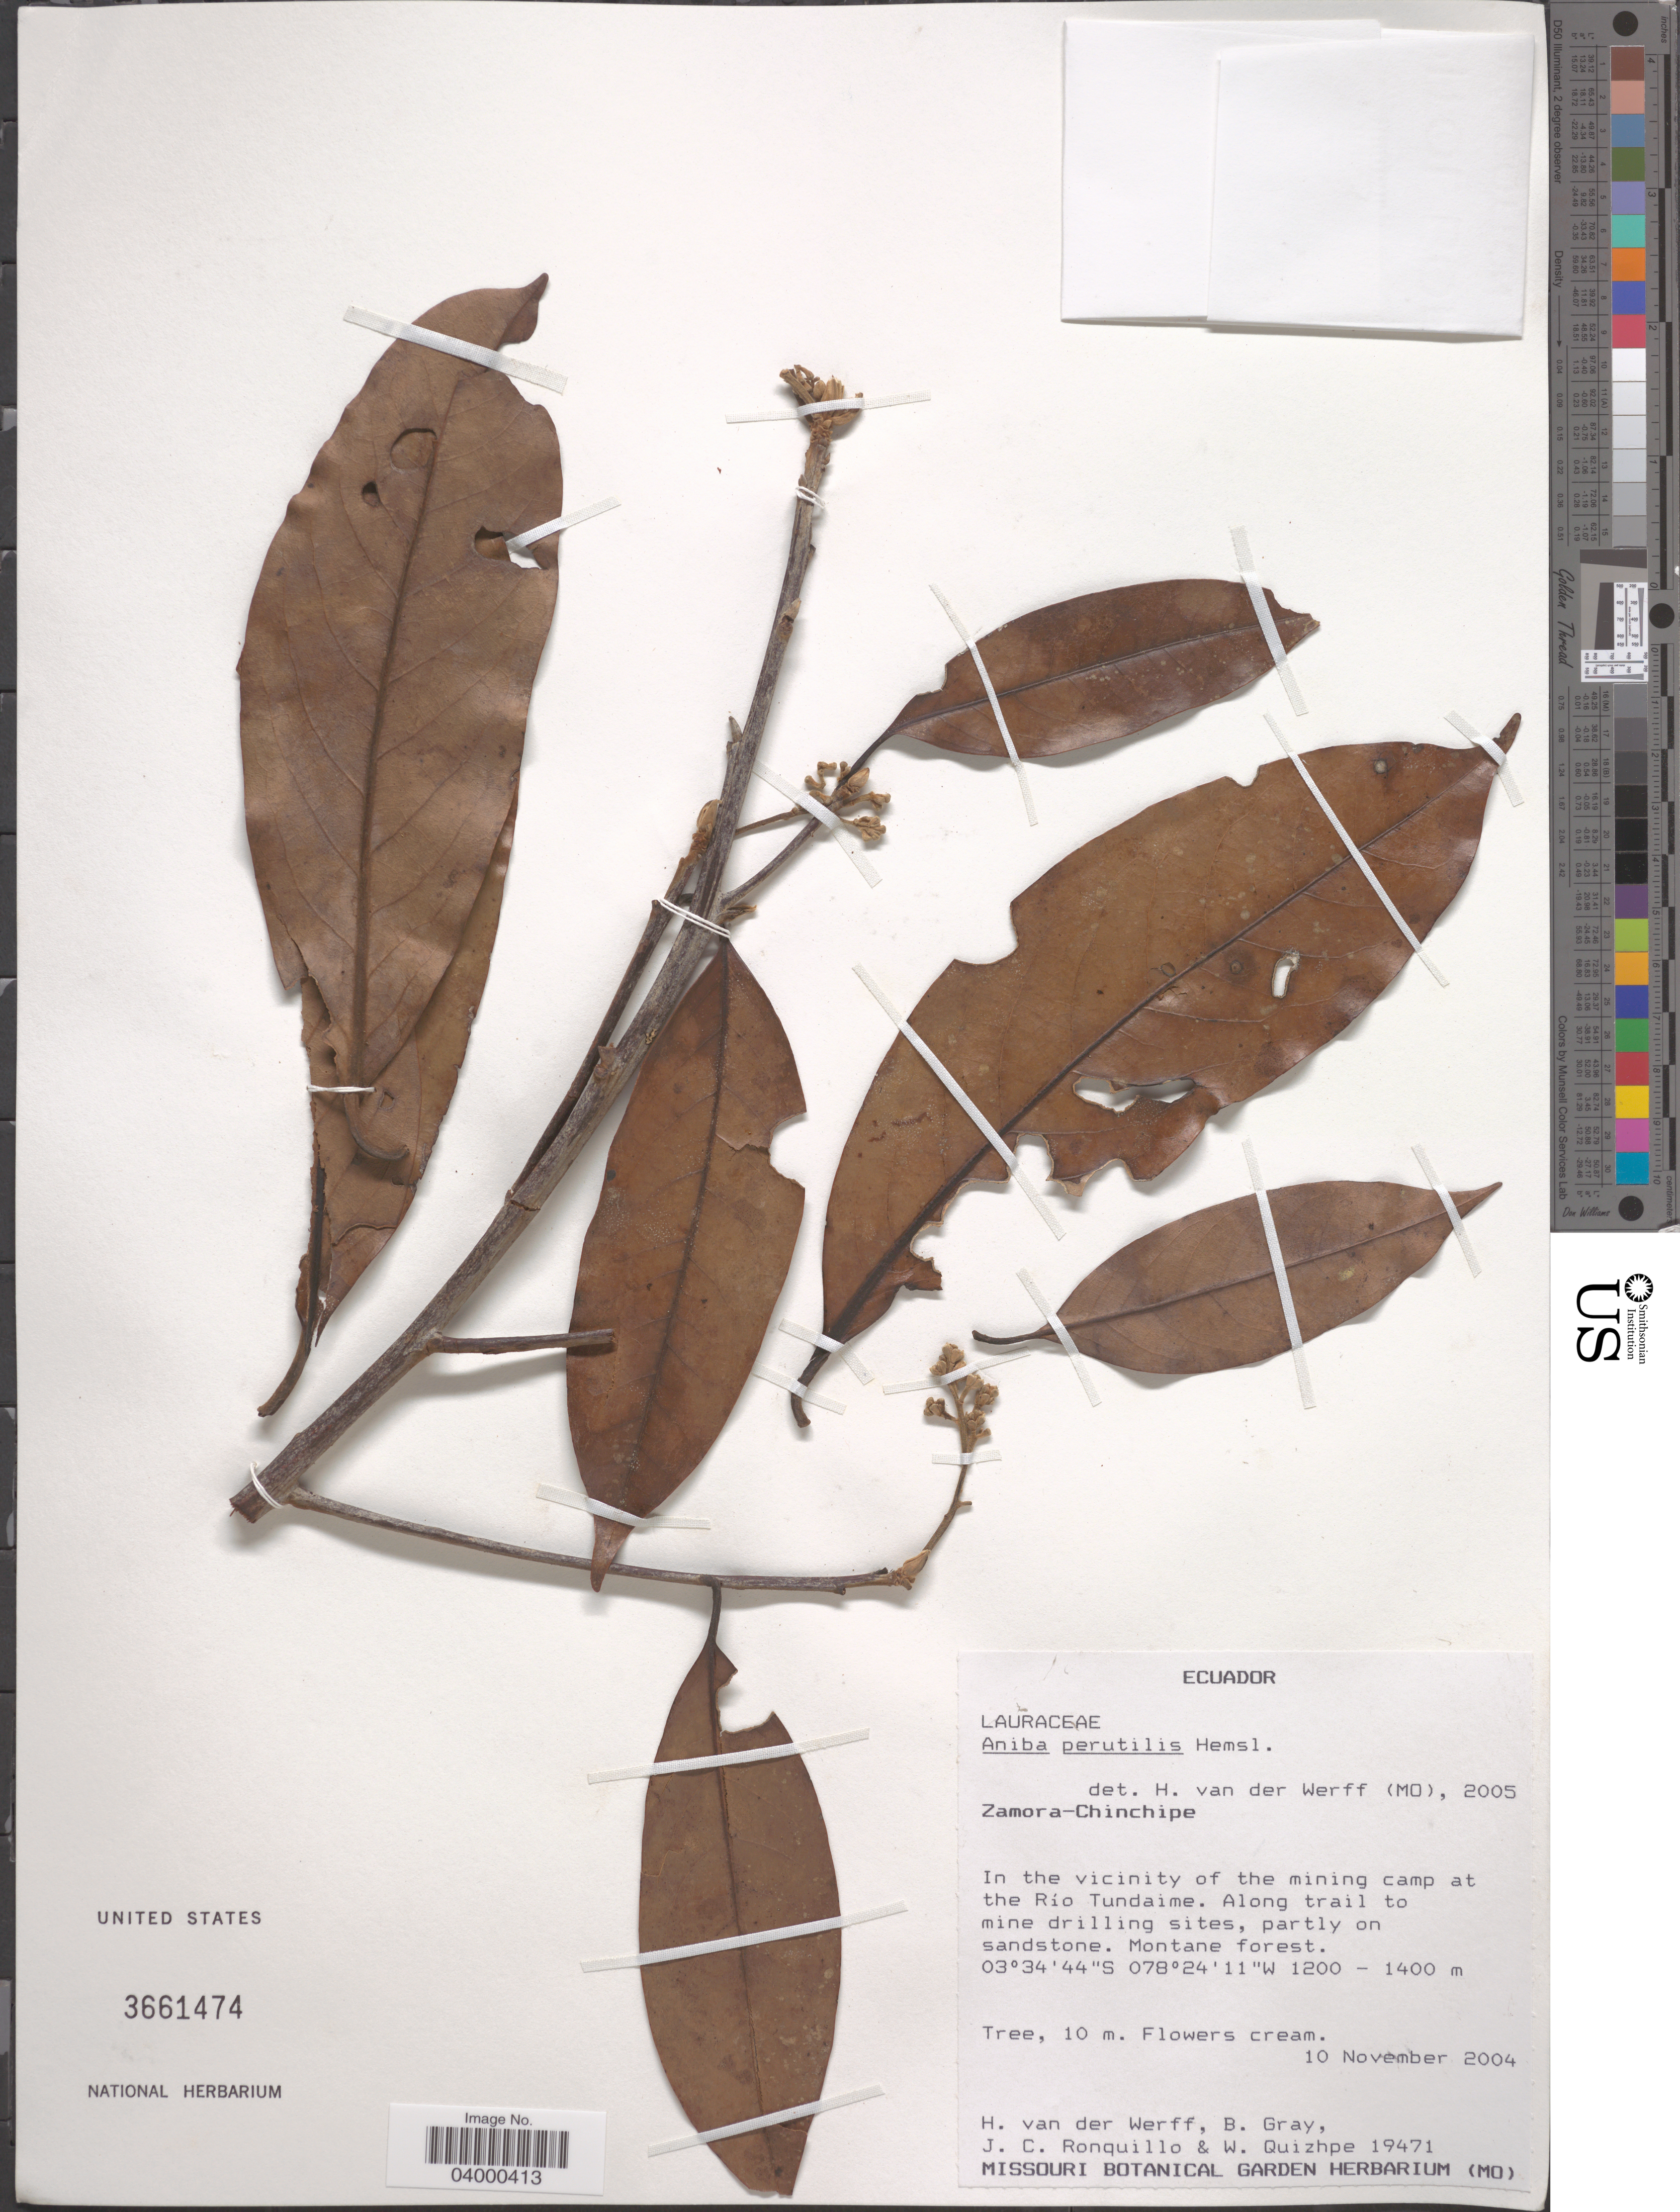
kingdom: Plantae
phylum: Tracheophyta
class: Magnoliopsida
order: Laurales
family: Lauraceae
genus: Aniba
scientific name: Aniba perutilis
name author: Hemsl.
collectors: H. van der Werff, B. Gray, J. Ronquillo & W. Quizhpe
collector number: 19471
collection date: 2004-11-10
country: Ecuador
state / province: Zamora-Chinchipe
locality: In the vicinity of the mining camp at the Río Tundaime. Along trail to mine drilling sites.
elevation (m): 1200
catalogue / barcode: US 3661474